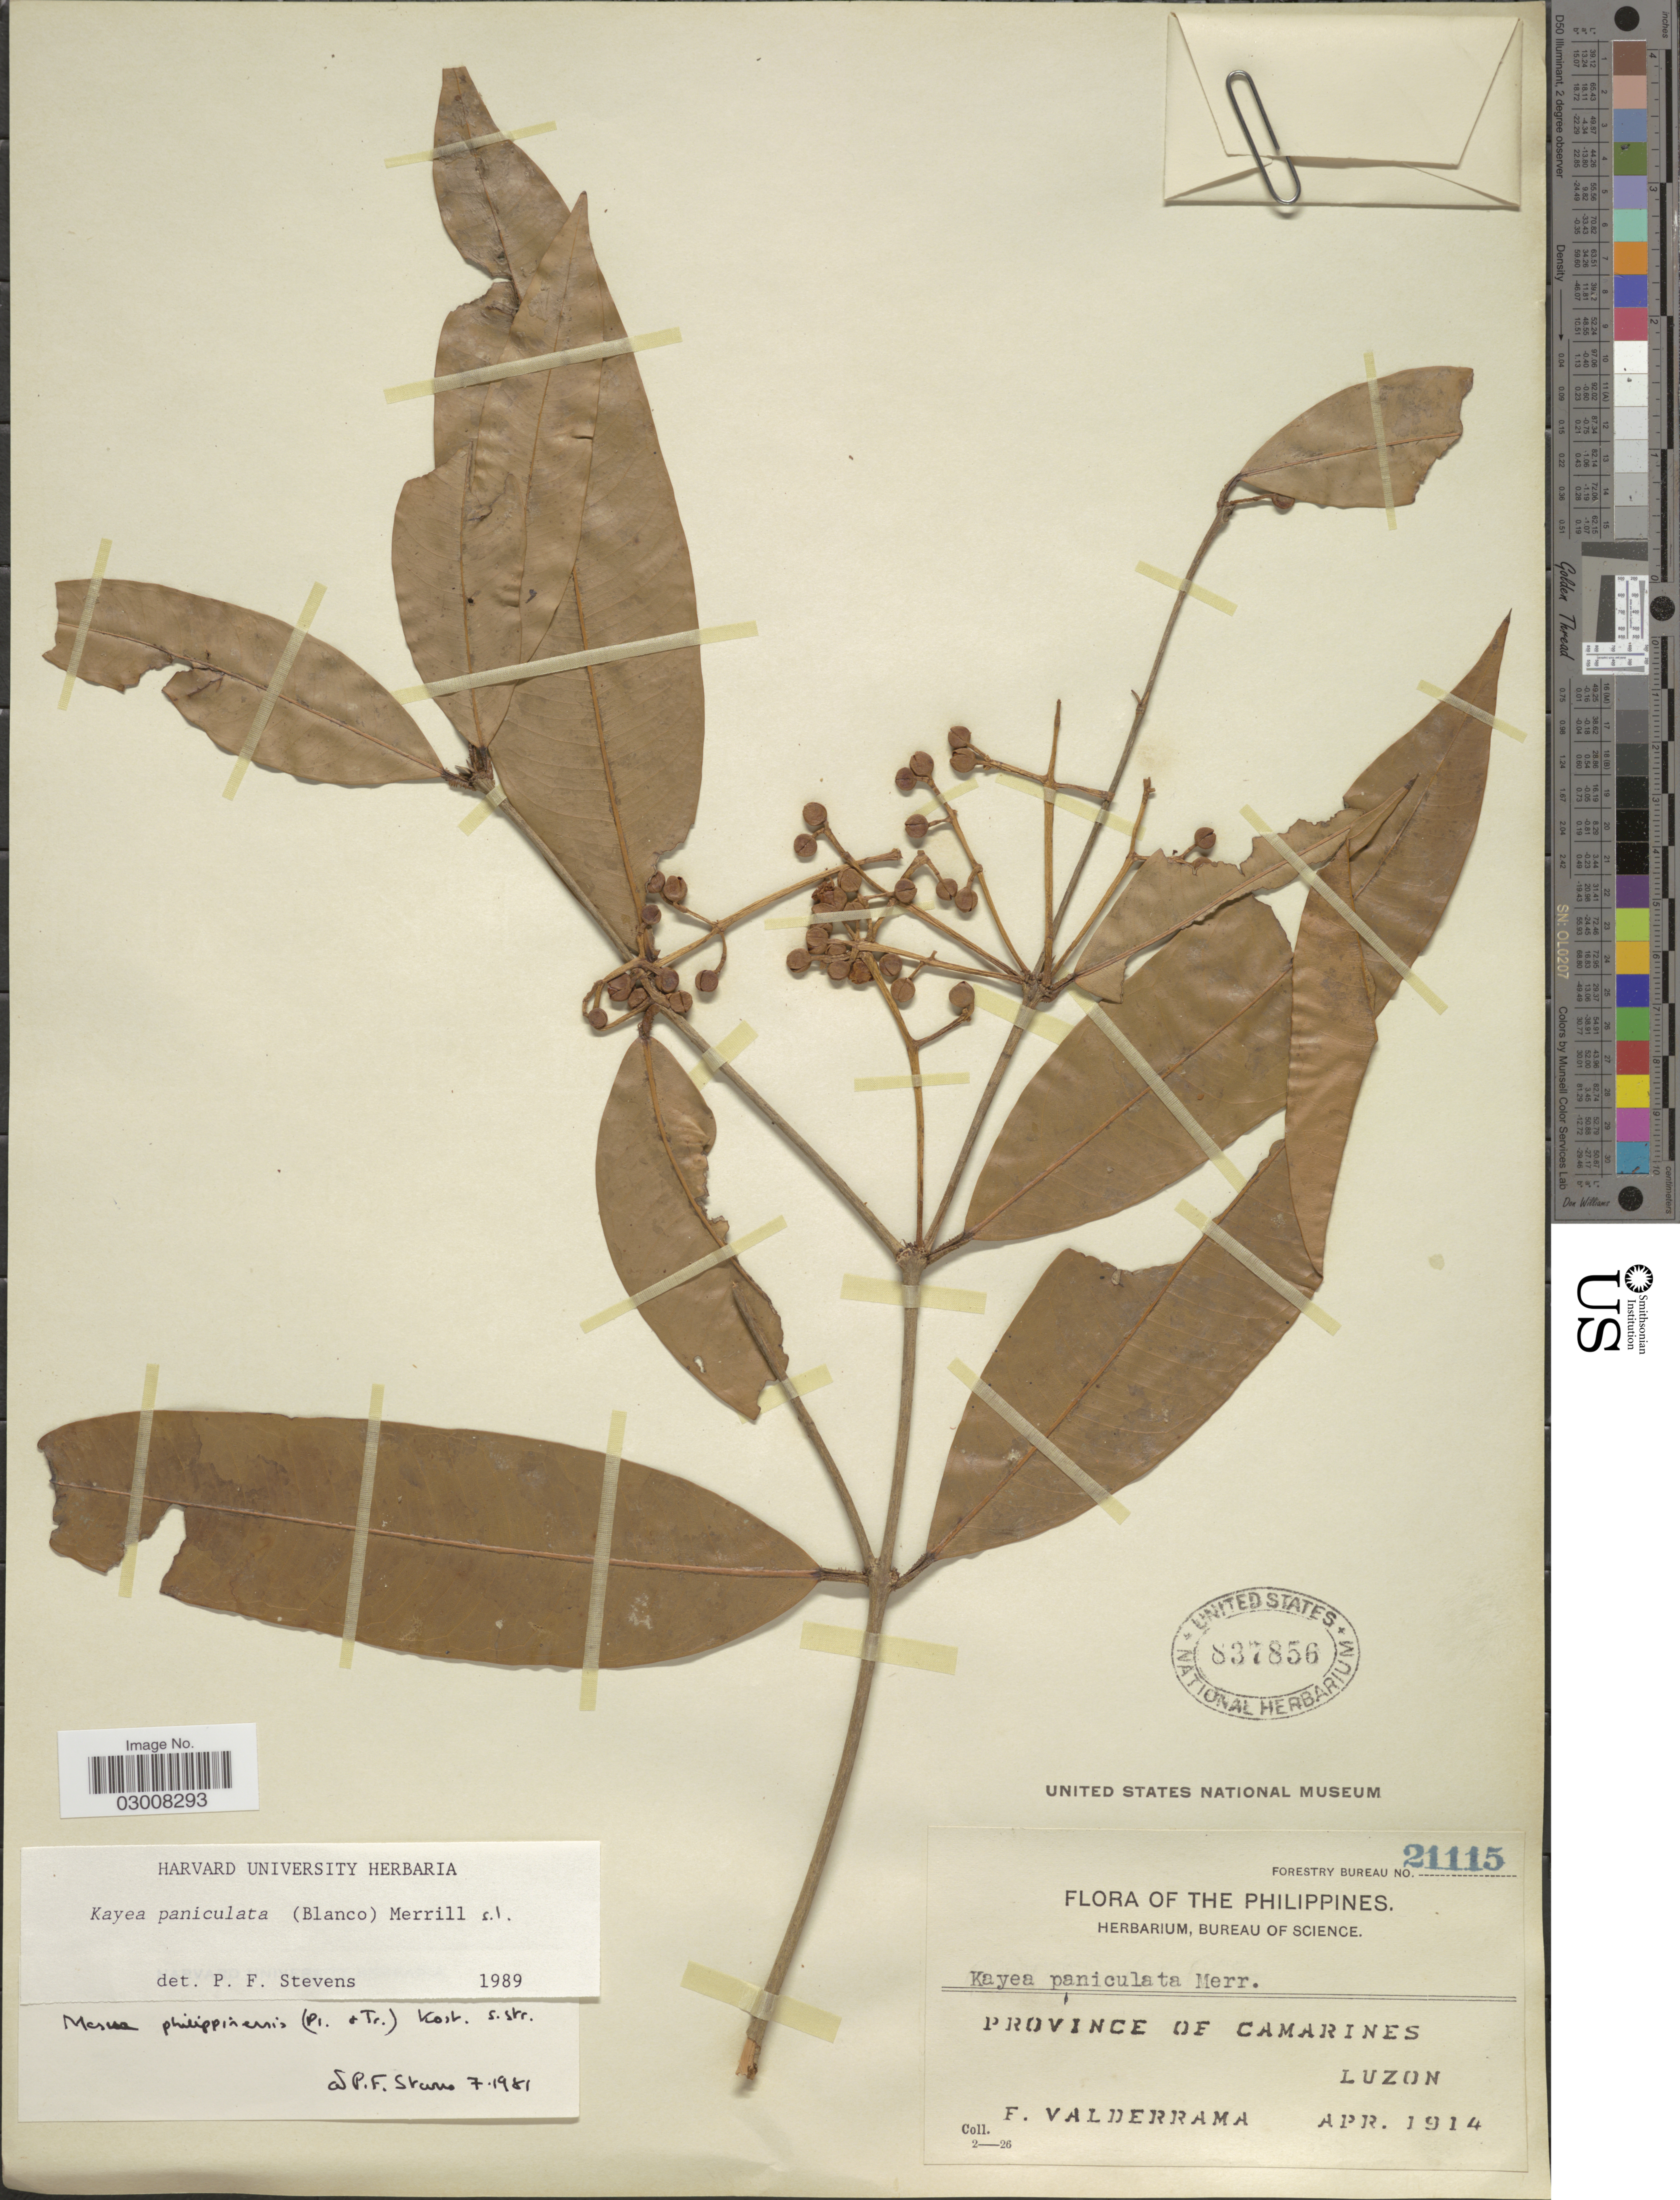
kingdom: Plantae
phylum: Tracheophyta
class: Magnoliopsida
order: Malpighiales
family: Calophyllaceae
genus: Kayea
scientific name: Kayea paniculata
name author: (Blanco) Merr.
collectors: F. Valderrama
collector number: Forestry Bureau 21115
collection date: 1914-04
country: Philippines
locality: Province of Camarines, Luzon.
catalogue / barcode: US 837856